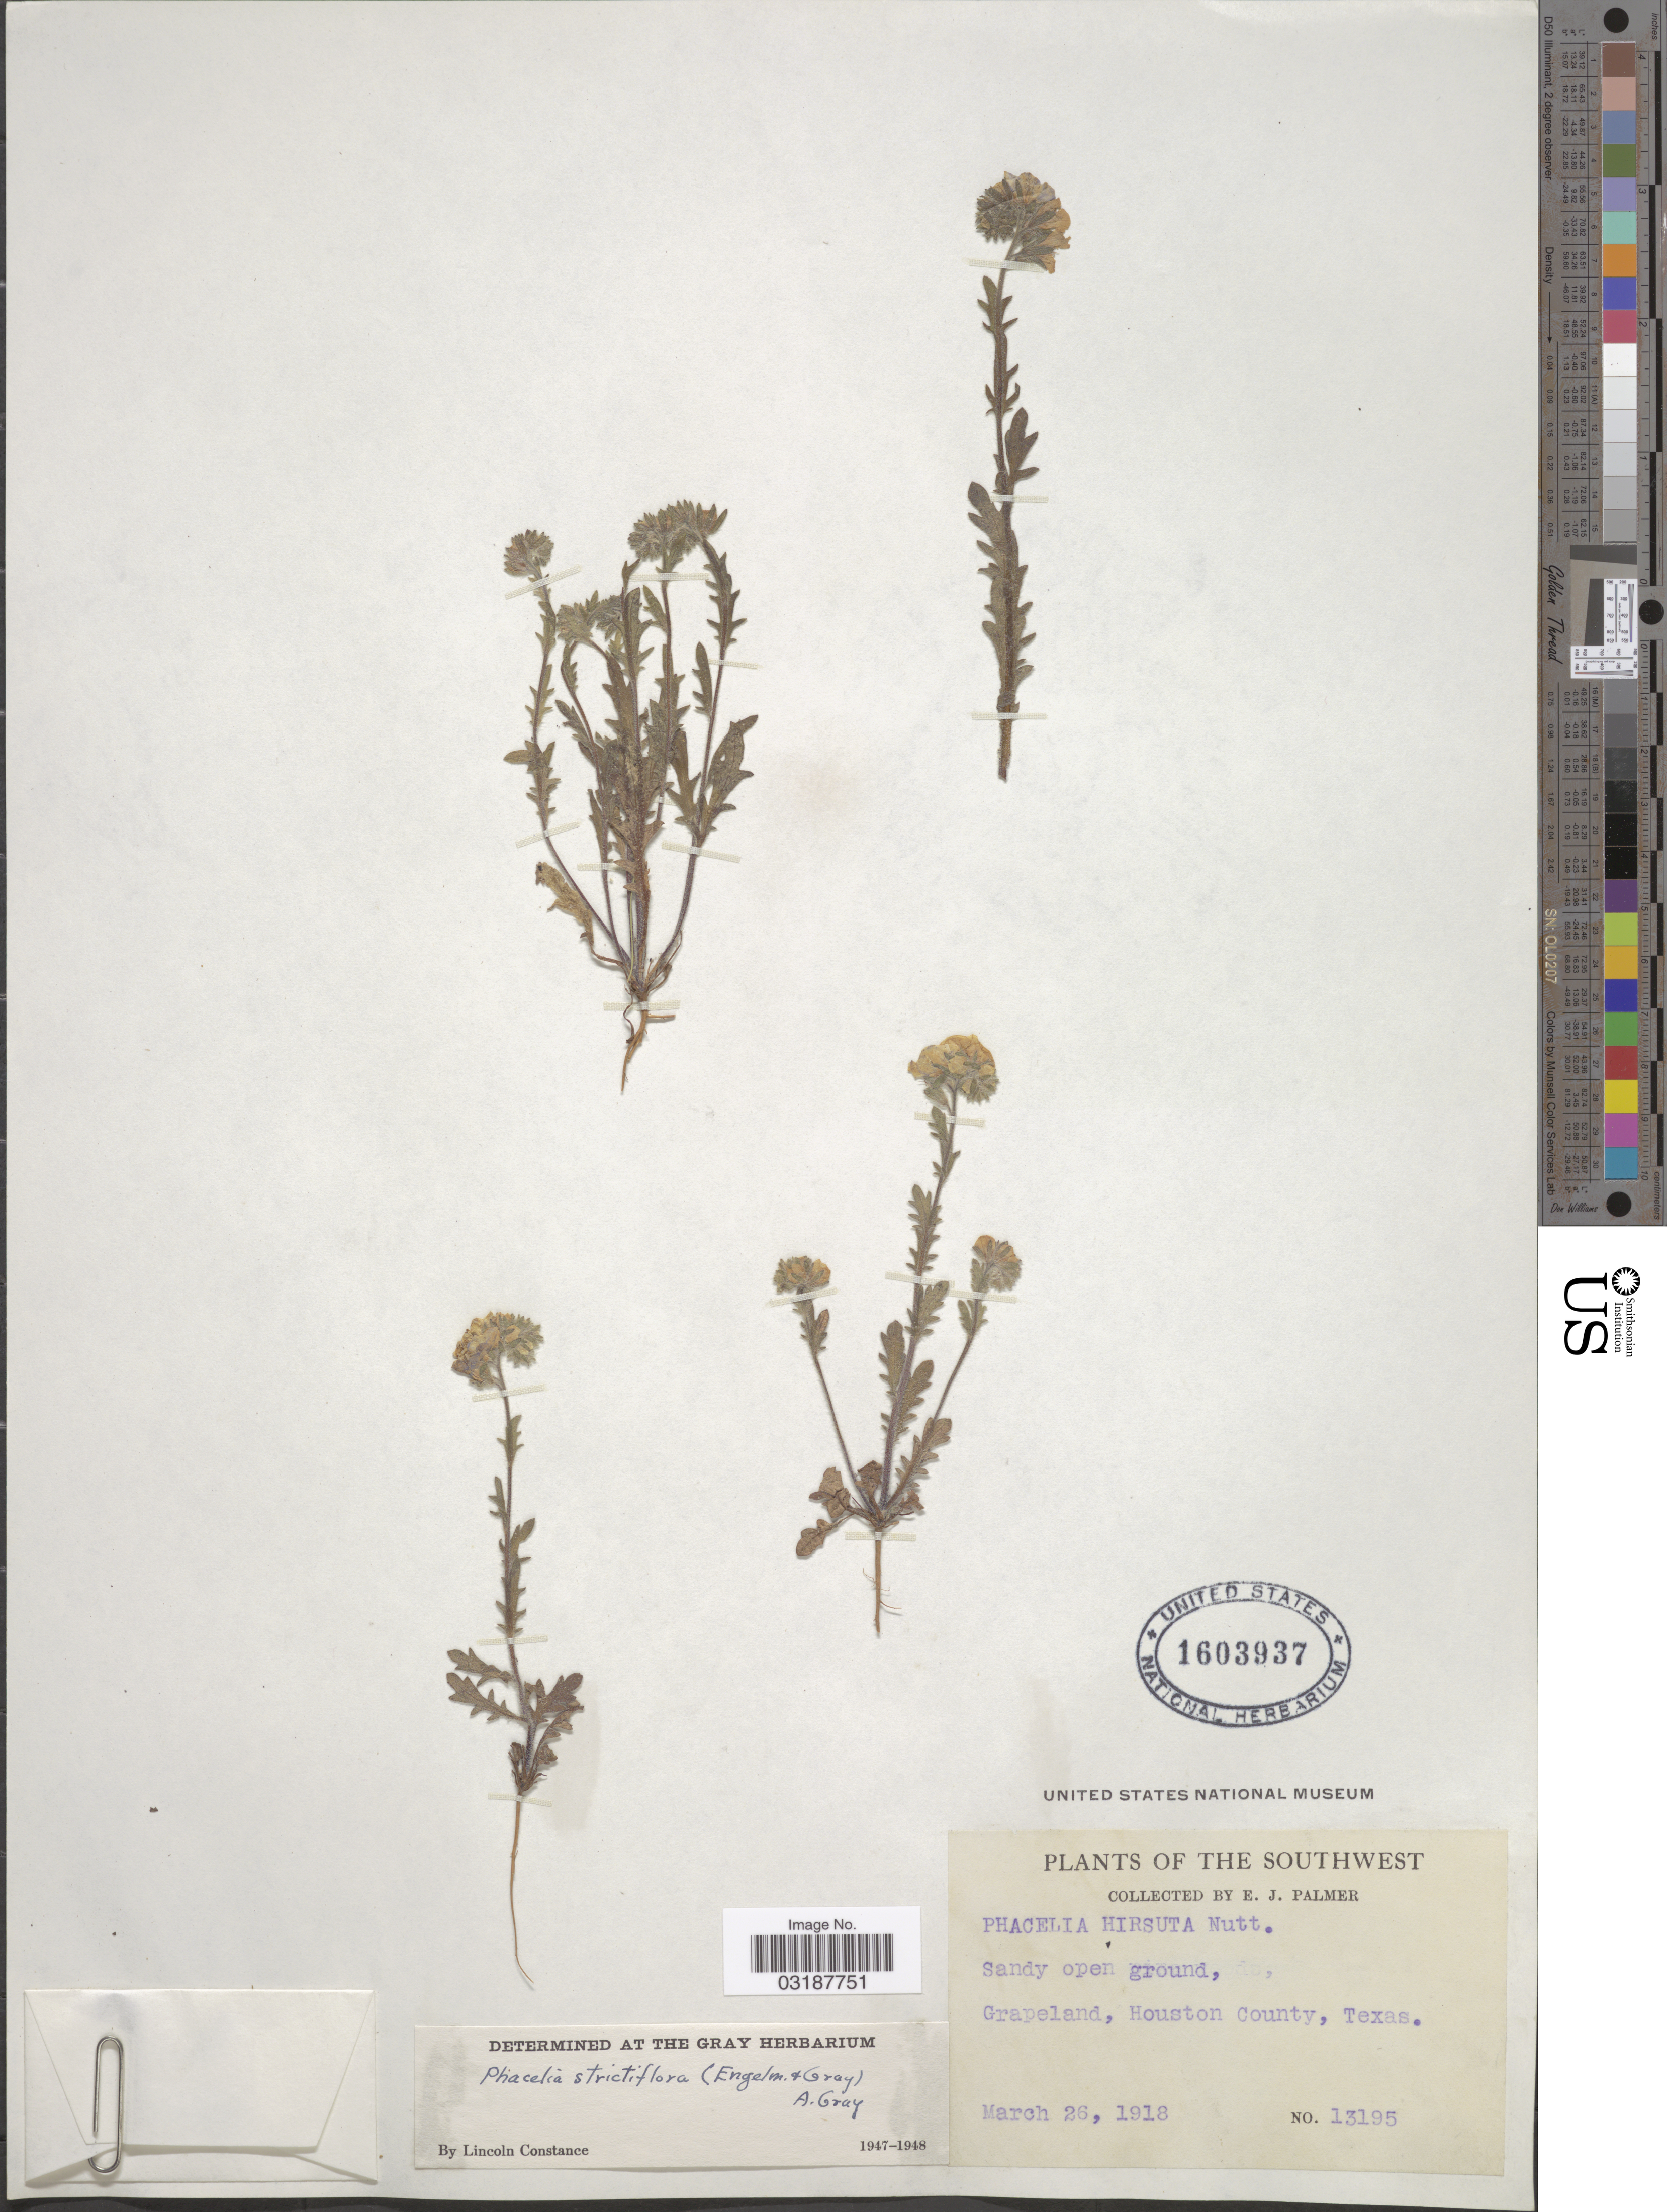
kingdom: Plantae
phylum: Tracheophyta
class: Magnoliopsida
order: Boraginales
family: Hydrophyllaceae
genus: Phacelia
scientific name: Phacelia strictiflora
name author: (Engelm. & A. Gray) A. Gray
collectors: E. J. Palmer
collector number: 13195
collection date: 1918-03-26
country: United States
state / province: Texas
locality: The Southwest, Sandy open ground, Grapeland, Houston County, Texas.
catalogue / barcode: US 1603937